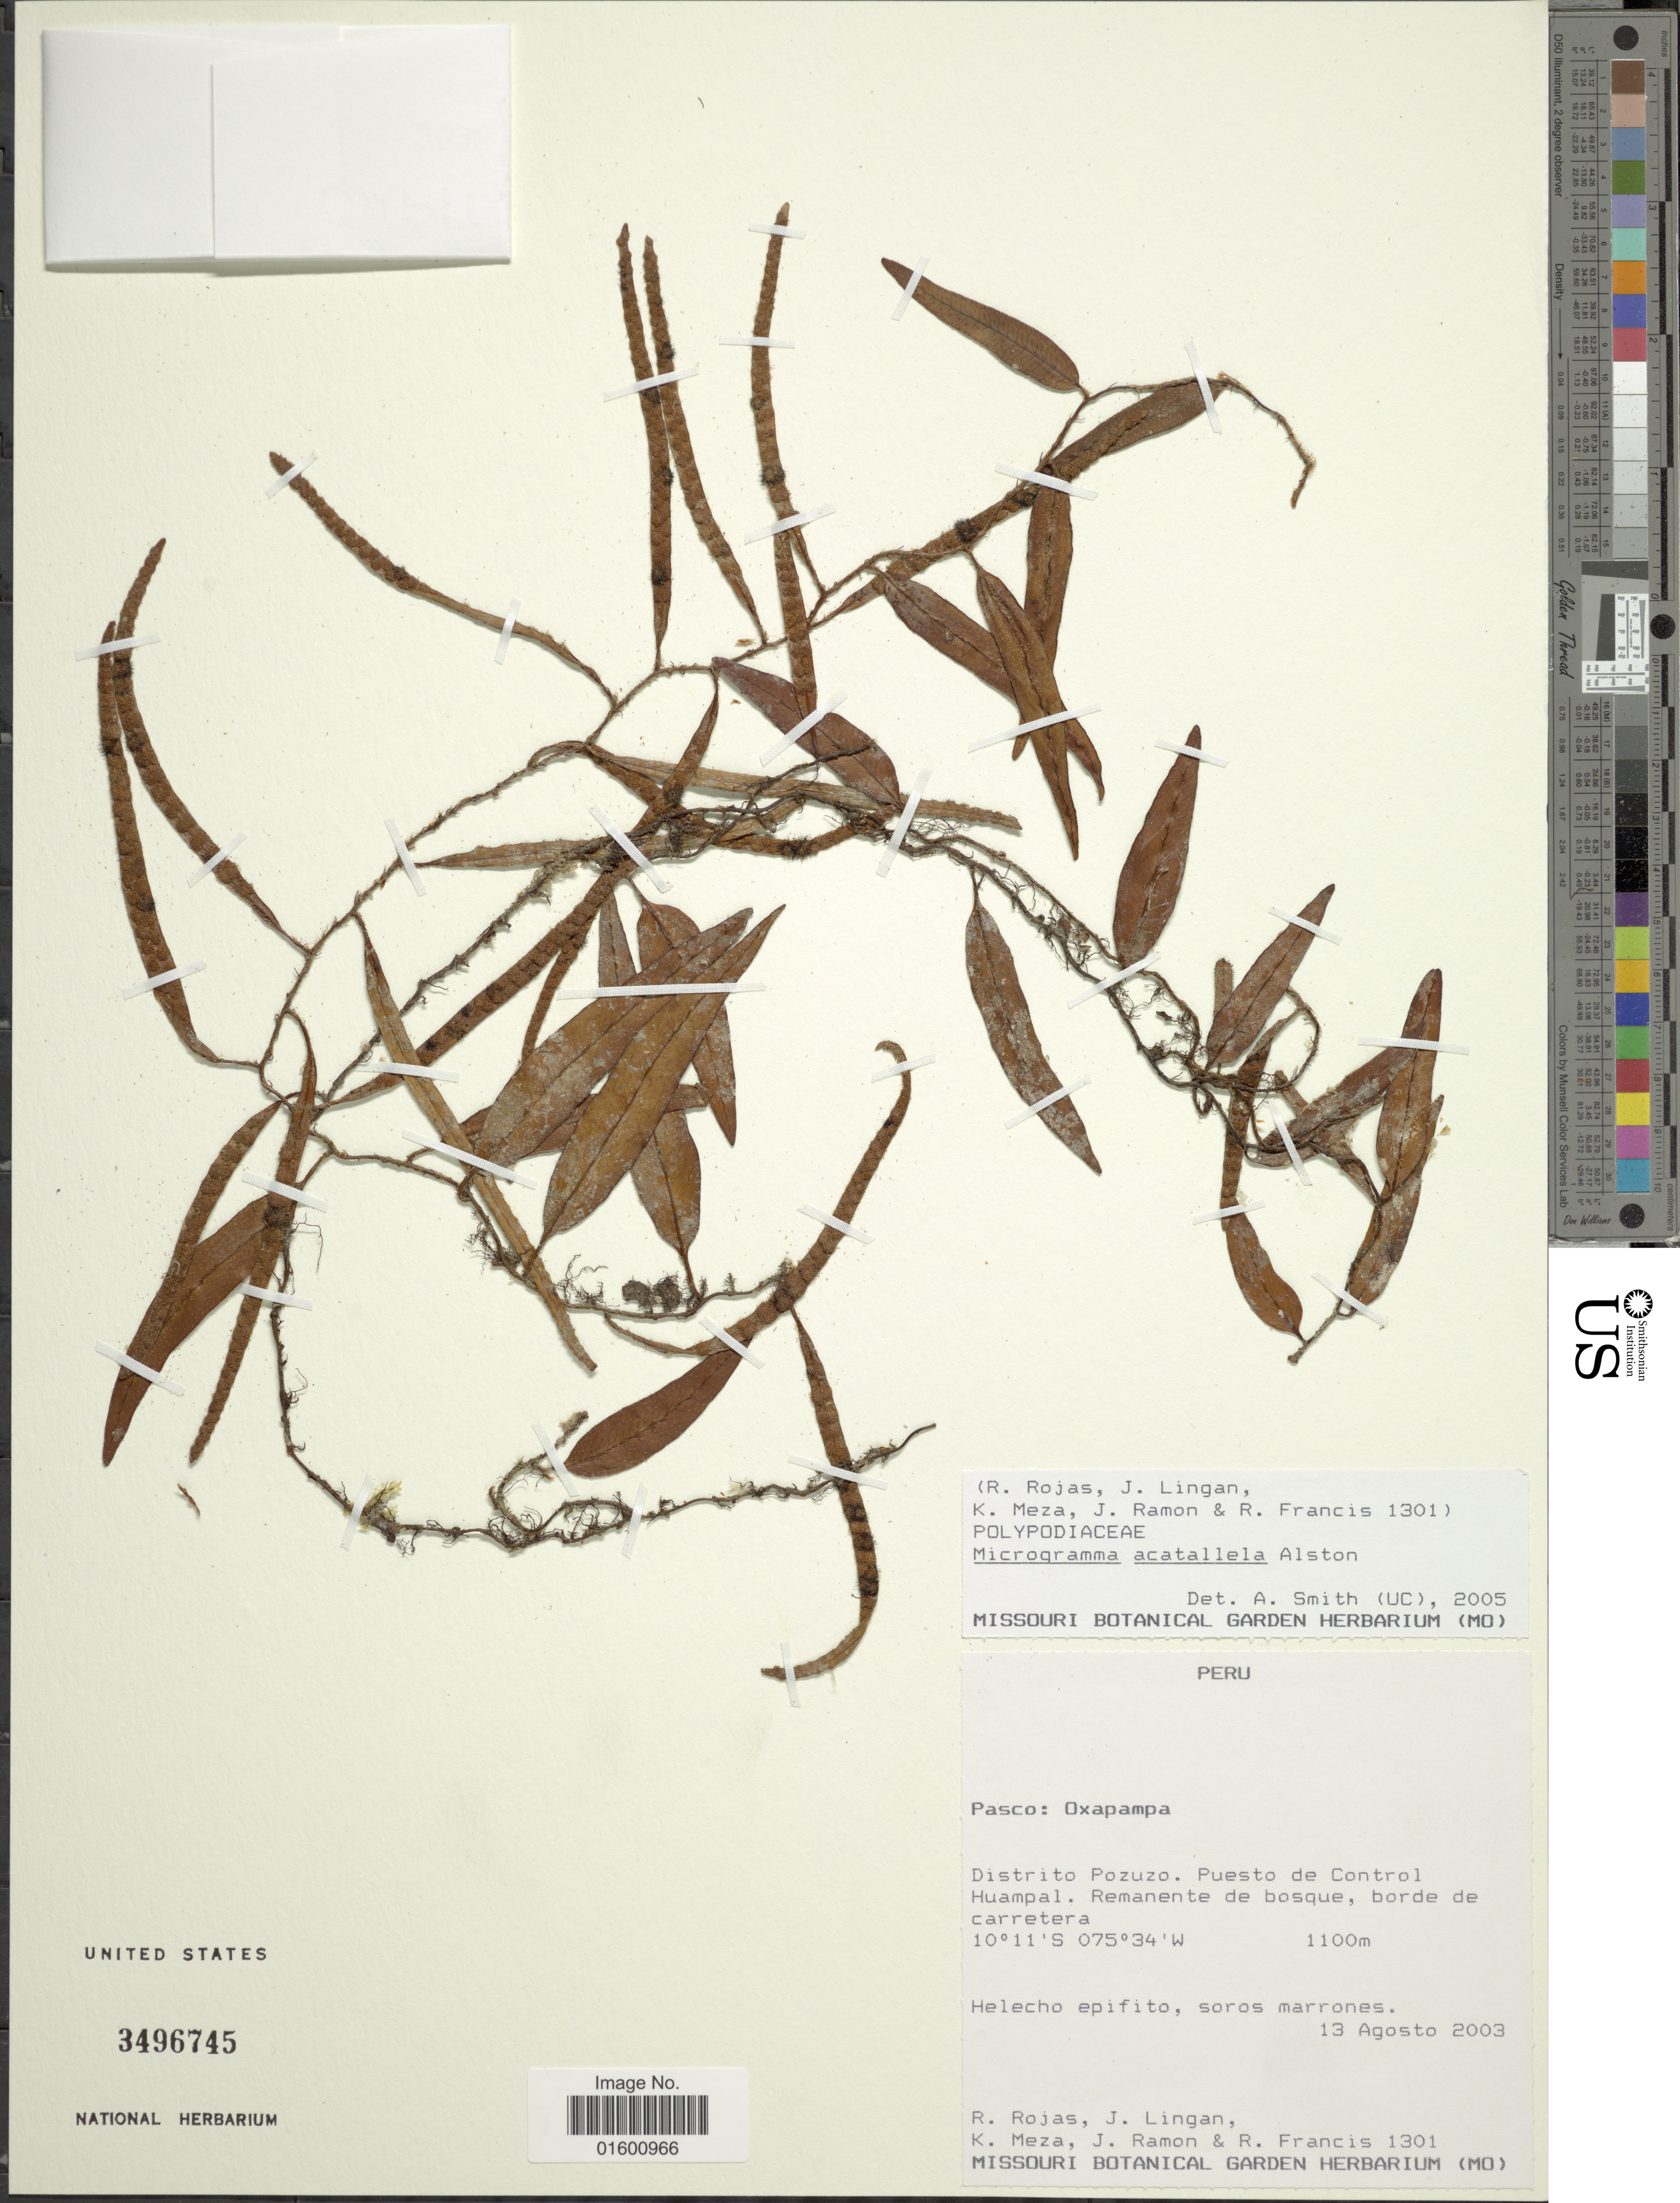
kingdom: Plantae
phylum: Tracheophyta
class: Polypodiopsida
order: Polypodiales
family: Polypodiaceae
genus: Microgramma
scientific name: Microgramma acatallela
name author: Alston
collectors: R. Rojas, J. Lingan, K. Meza, J. Ramon & R. Francis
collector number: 1301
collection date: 2003-08-13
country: Peru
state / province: Pasco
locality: Oaxapampa, Distrito Pozuzo. Puesto de Control Huampal. Remanente de bosque, borde de carretera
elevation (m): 1100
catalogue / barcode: US 3496745